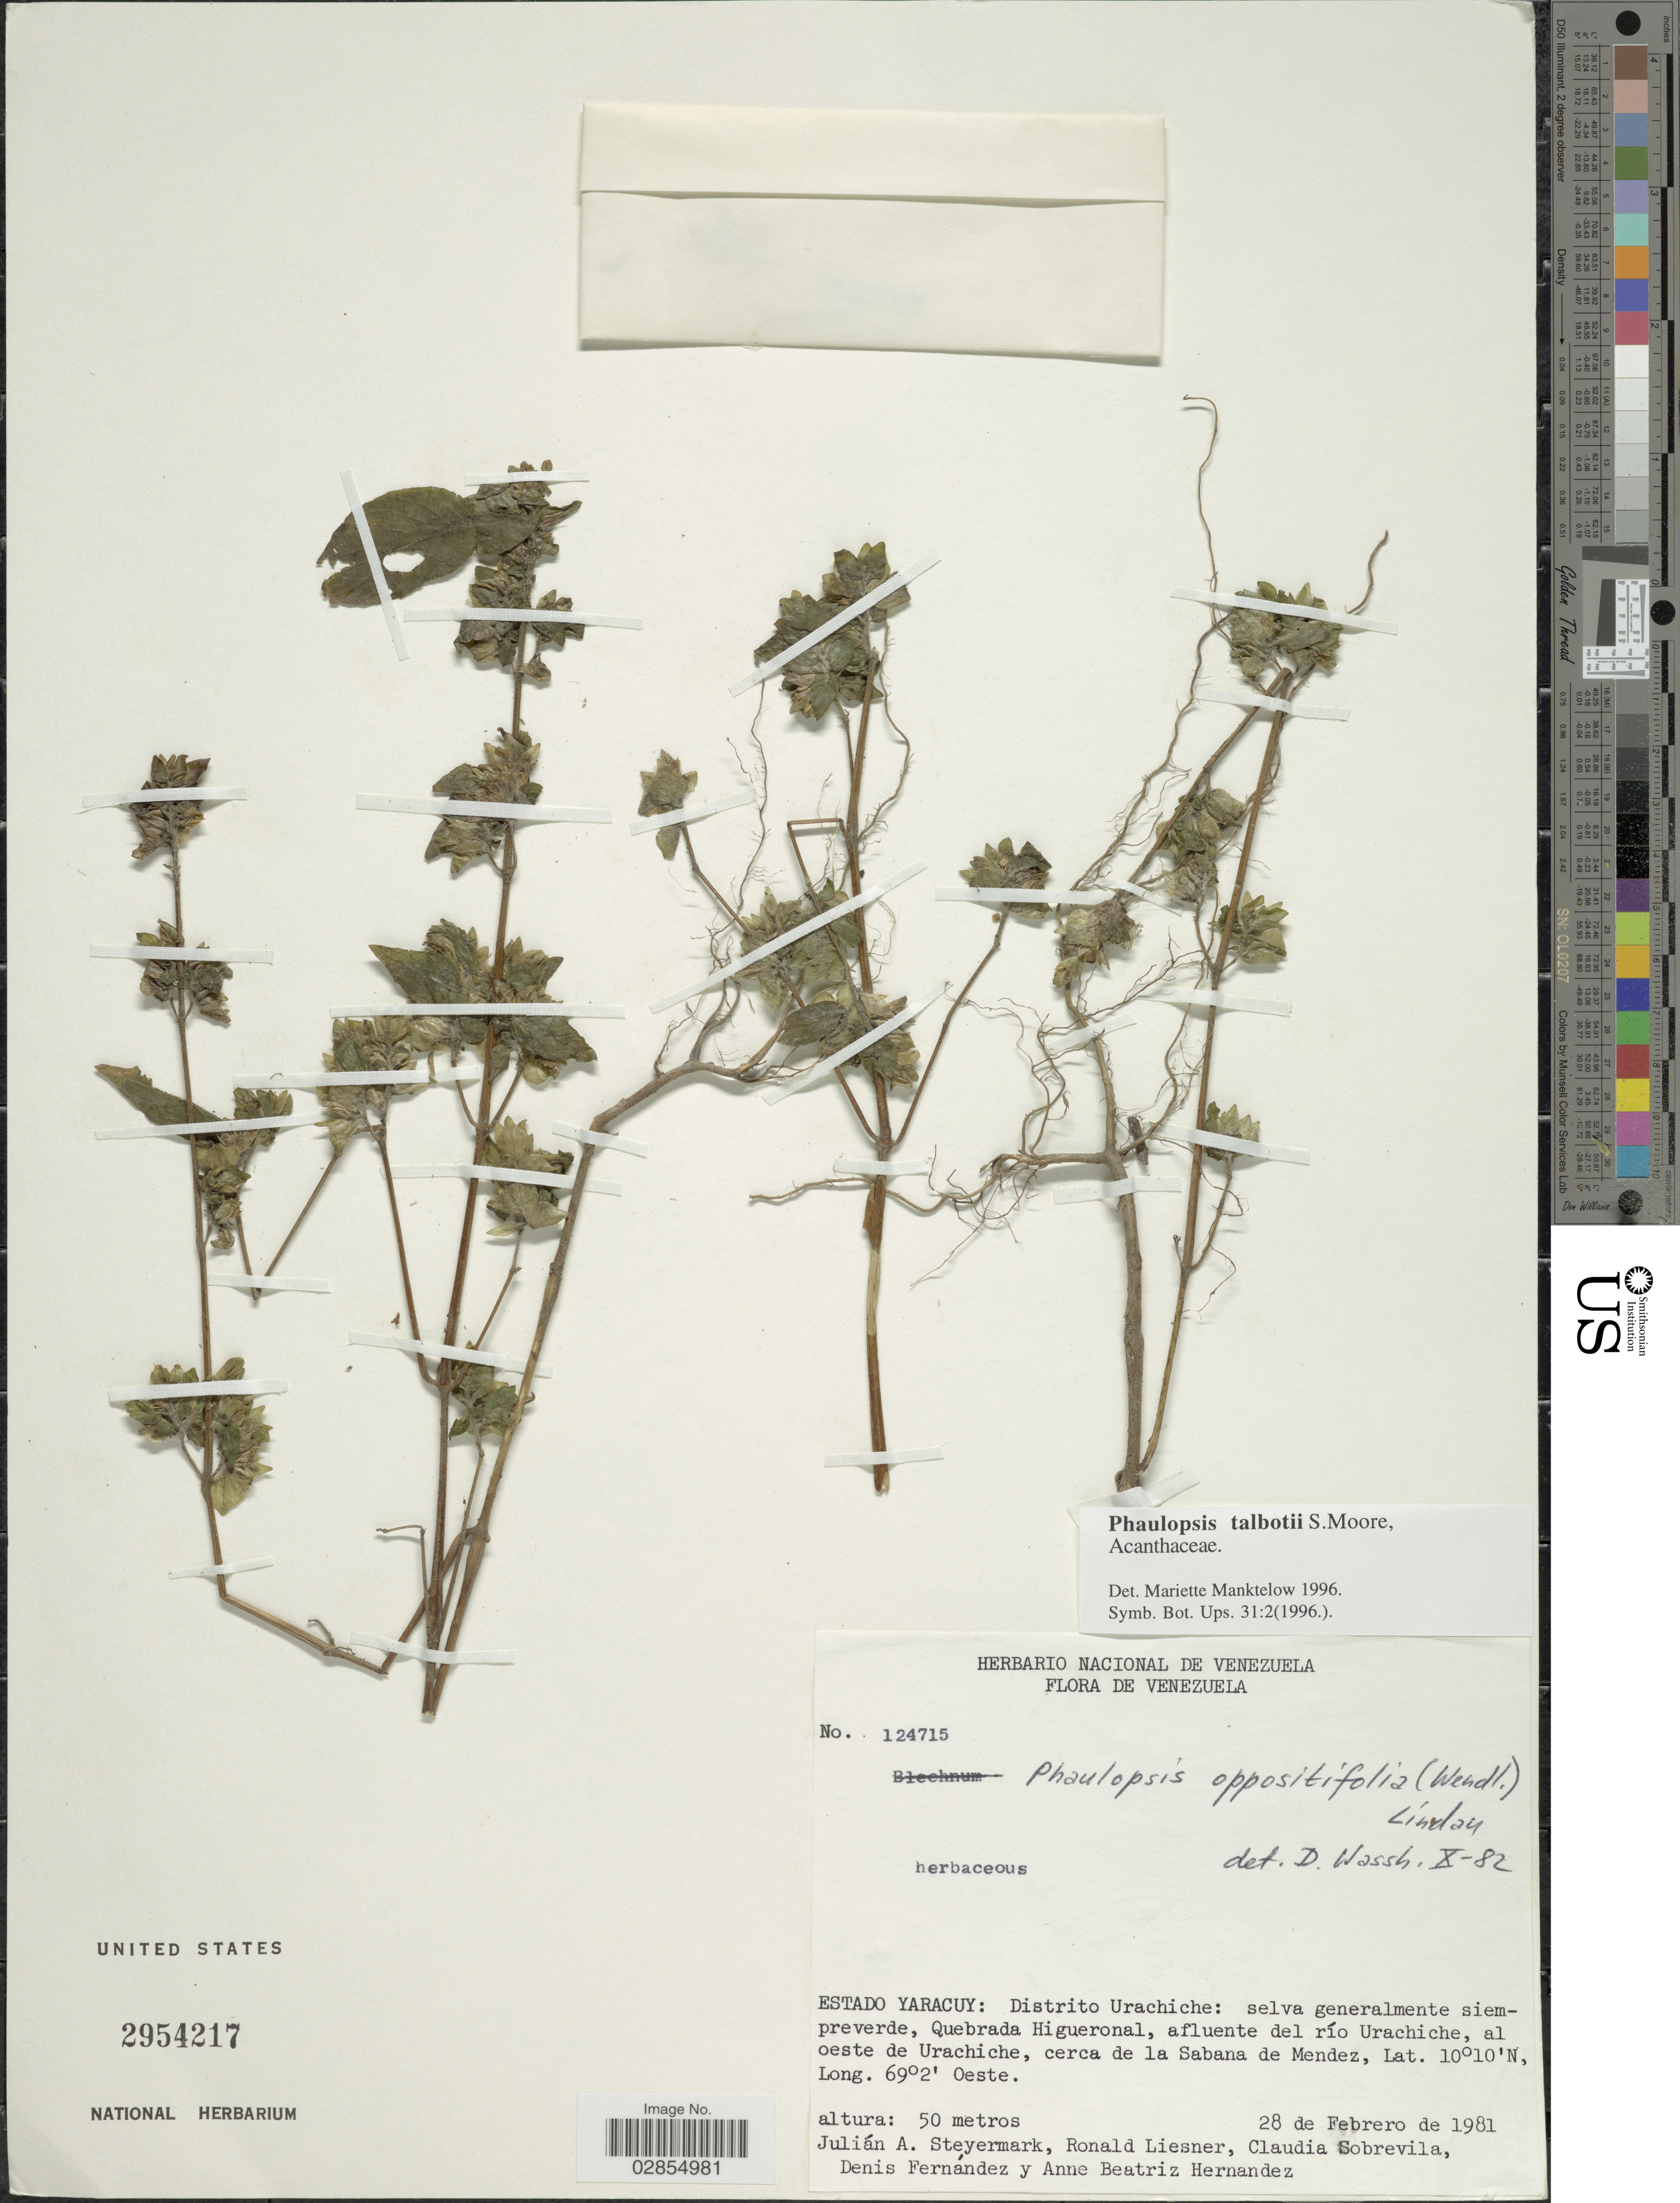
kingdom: Plantae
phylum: Tracheophyta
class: Magnoliopsida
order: Lamiales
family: Acanthaceae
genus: Phaulopsis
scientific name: Phaulopsis talbotii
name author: S. Moore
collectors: J. Steyermark, R. L. Liesner, C. Sobrevila, D. Fernandez & A. B. Hernandez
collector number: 124715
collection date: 1981-02-28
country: Venezuela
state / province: Yaracuy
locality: Distrito Urachiche, selva generalmente siempreverde, Quebrada Higueronal, afluente del río Urachiche, al oeste de Urachiche, cerca de la Sabana de Mendez.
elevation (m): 50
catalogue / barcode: US 2954217